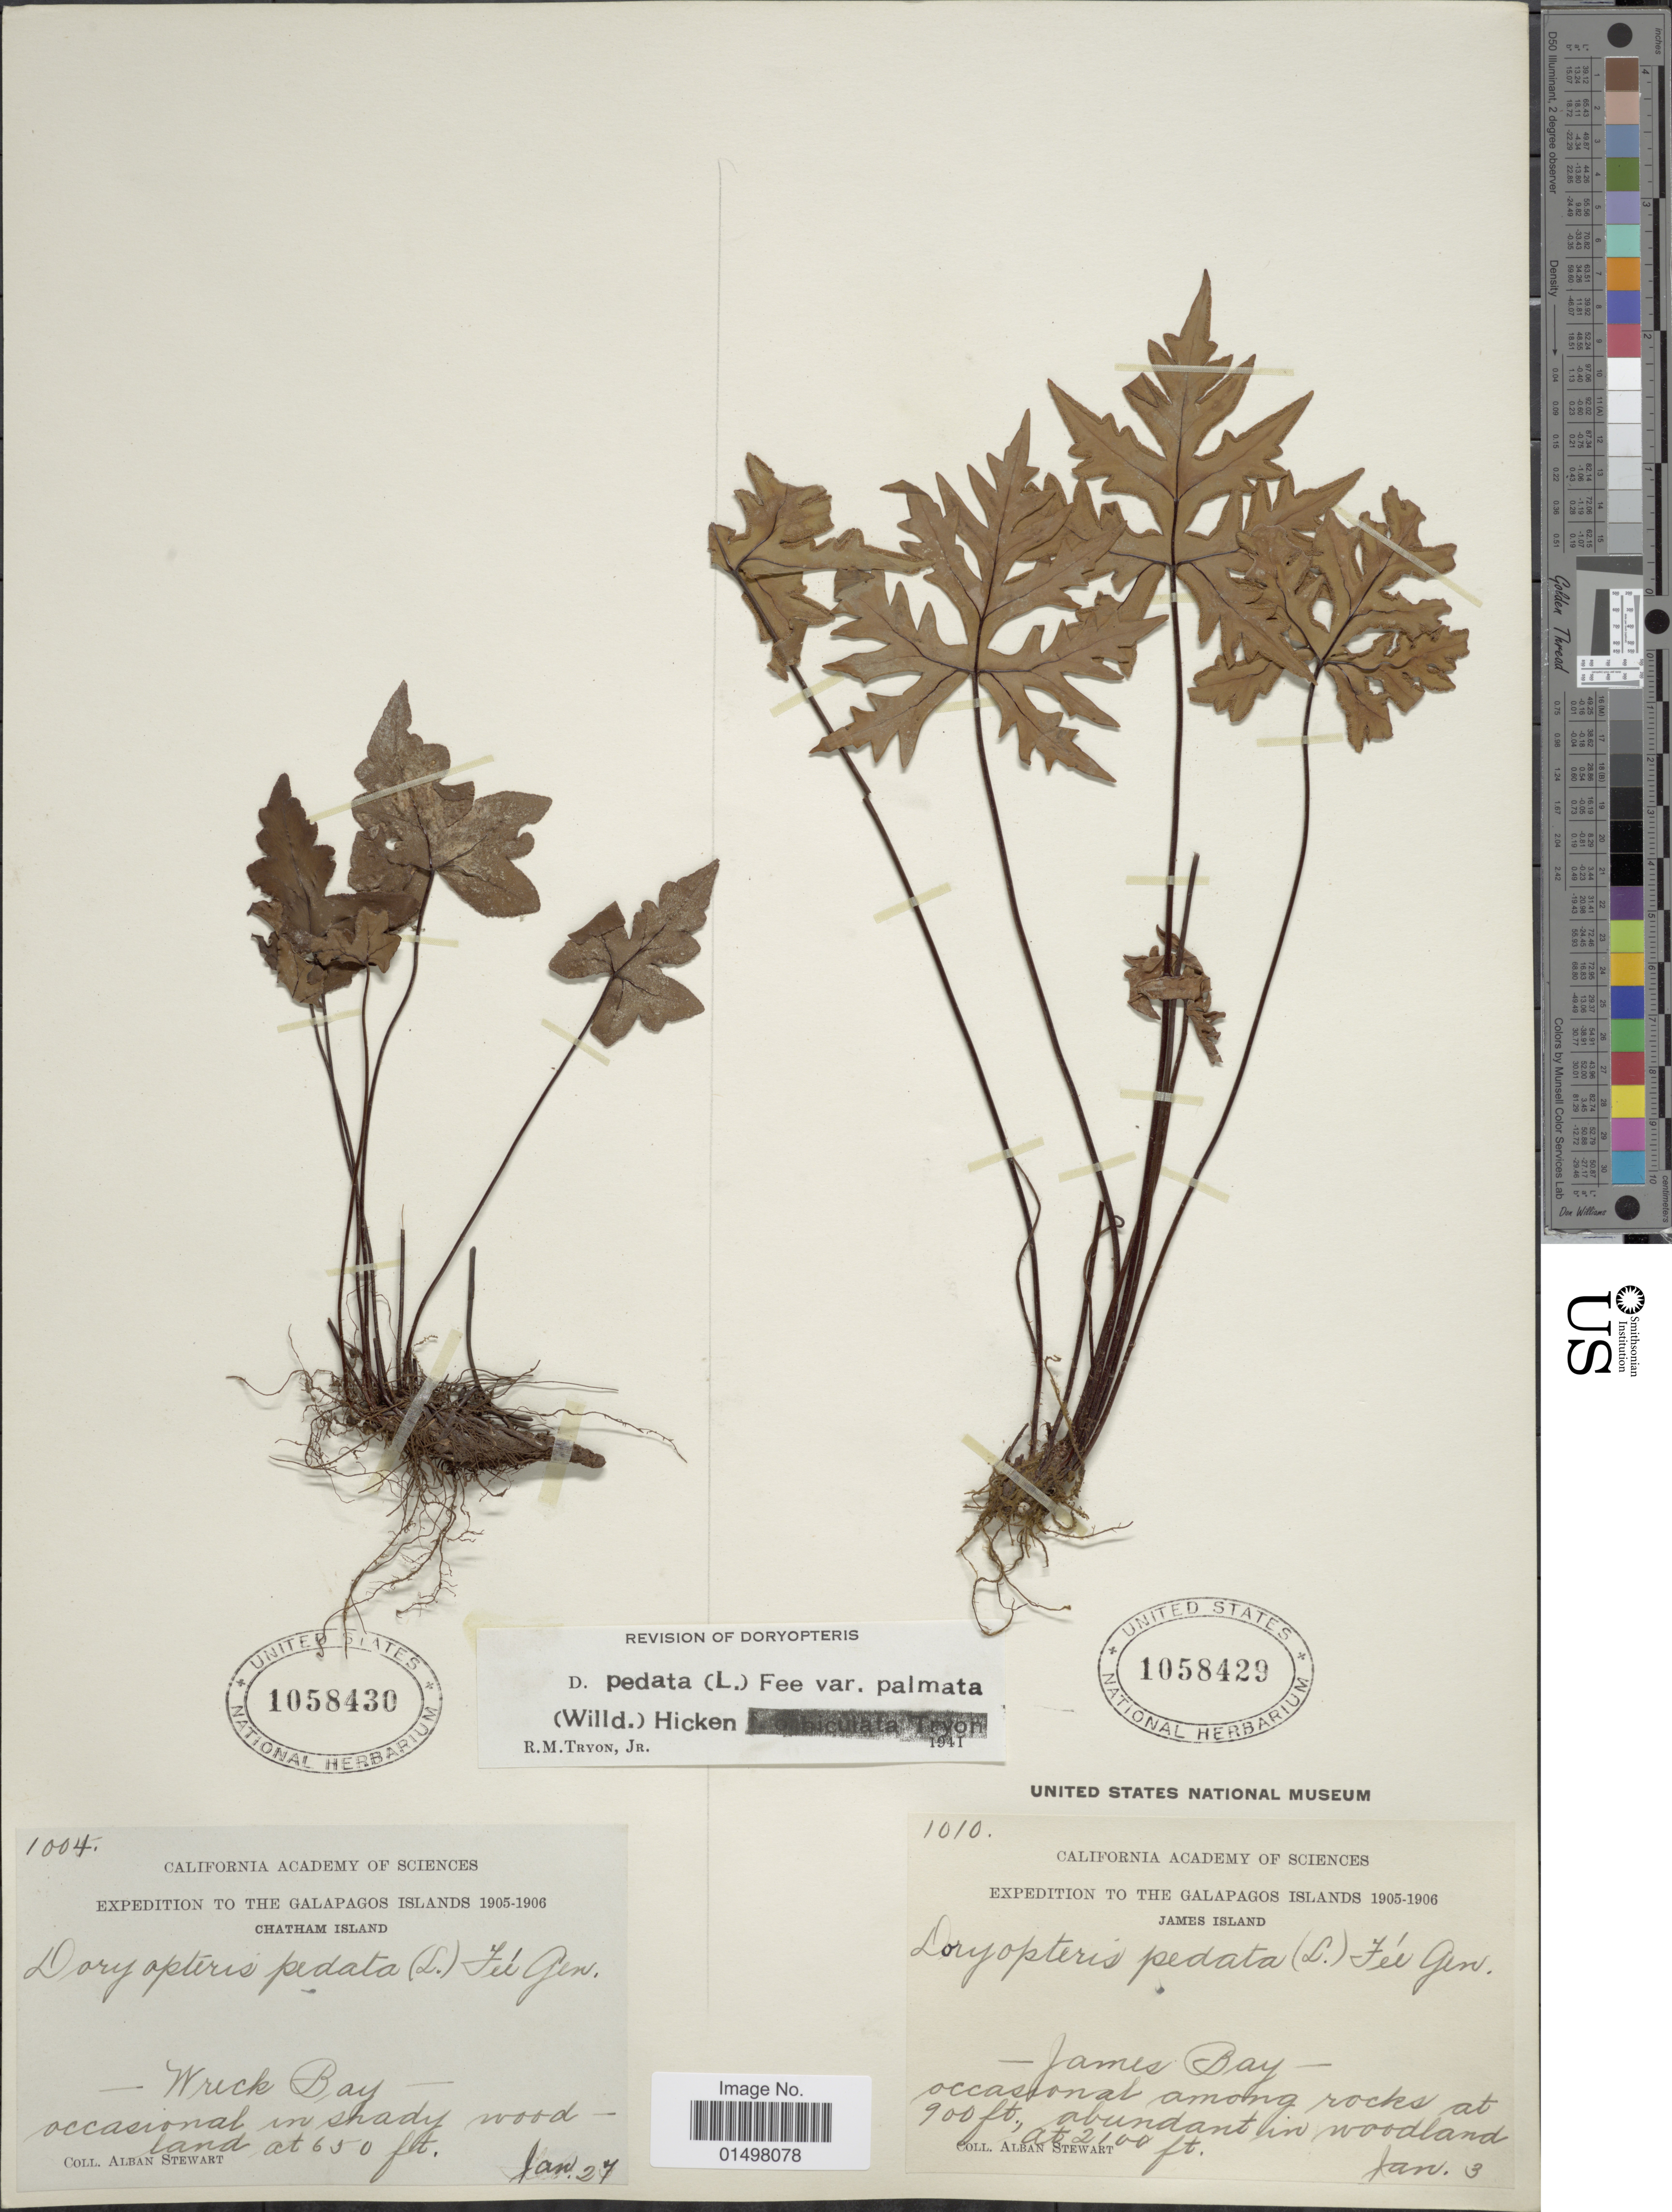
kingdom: Plantae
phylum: Tracheophyta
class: Polypodiopsida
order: Polypodiales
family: Pteridaceae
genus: Doryopteris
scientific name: Doryopteris pedata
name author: (L.) Fée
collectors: A. Stewart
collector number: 1004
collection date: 1905-01-27/1906-01-27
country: Ecuador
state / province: Colón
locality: Galapagos Islands. Chatham Island. Wreck Bay.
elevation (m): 198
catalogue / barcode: US 1058430